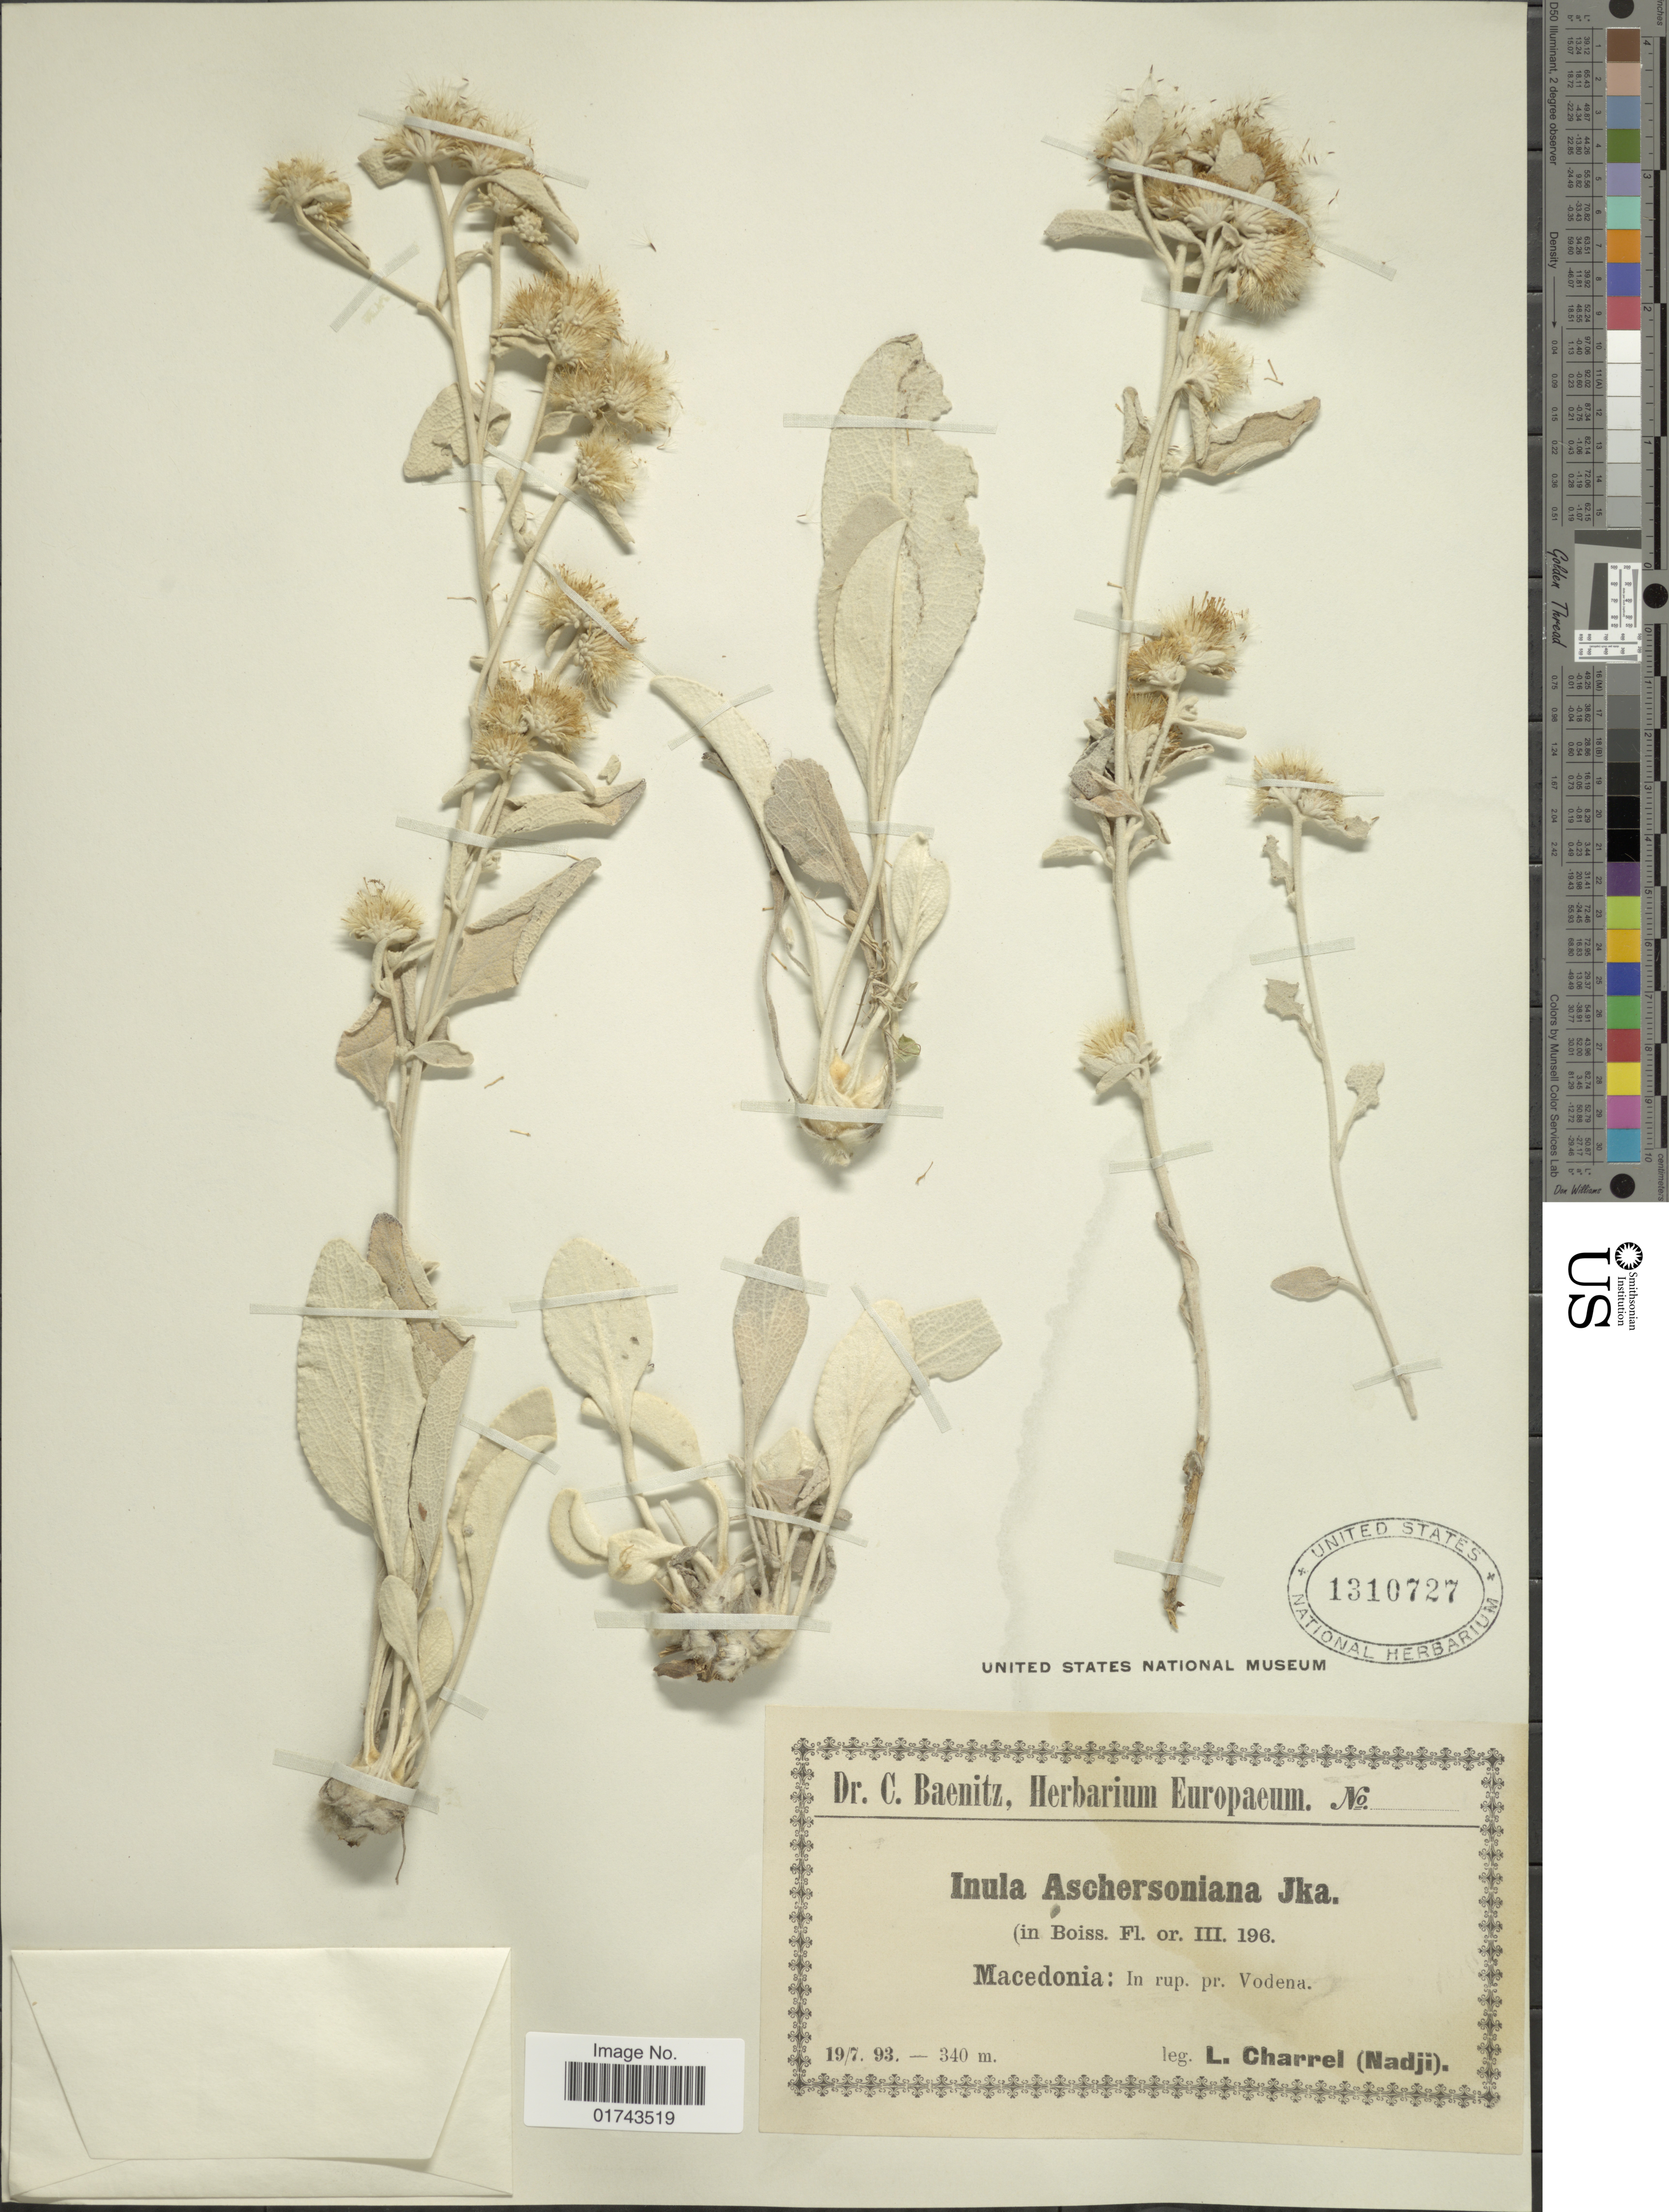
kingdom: Plantae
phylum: Tracheophyta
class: Magnoliopsida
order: Asterales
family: Asteraceae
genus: Inula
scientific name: Inula aschersoniana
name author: Janka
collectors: L. Charrel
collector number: s,n,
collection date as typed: Transcribed d/m/y: 19/7/93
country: North Macedonia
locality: In rup. pr. Vodena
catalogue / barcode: US 1310727